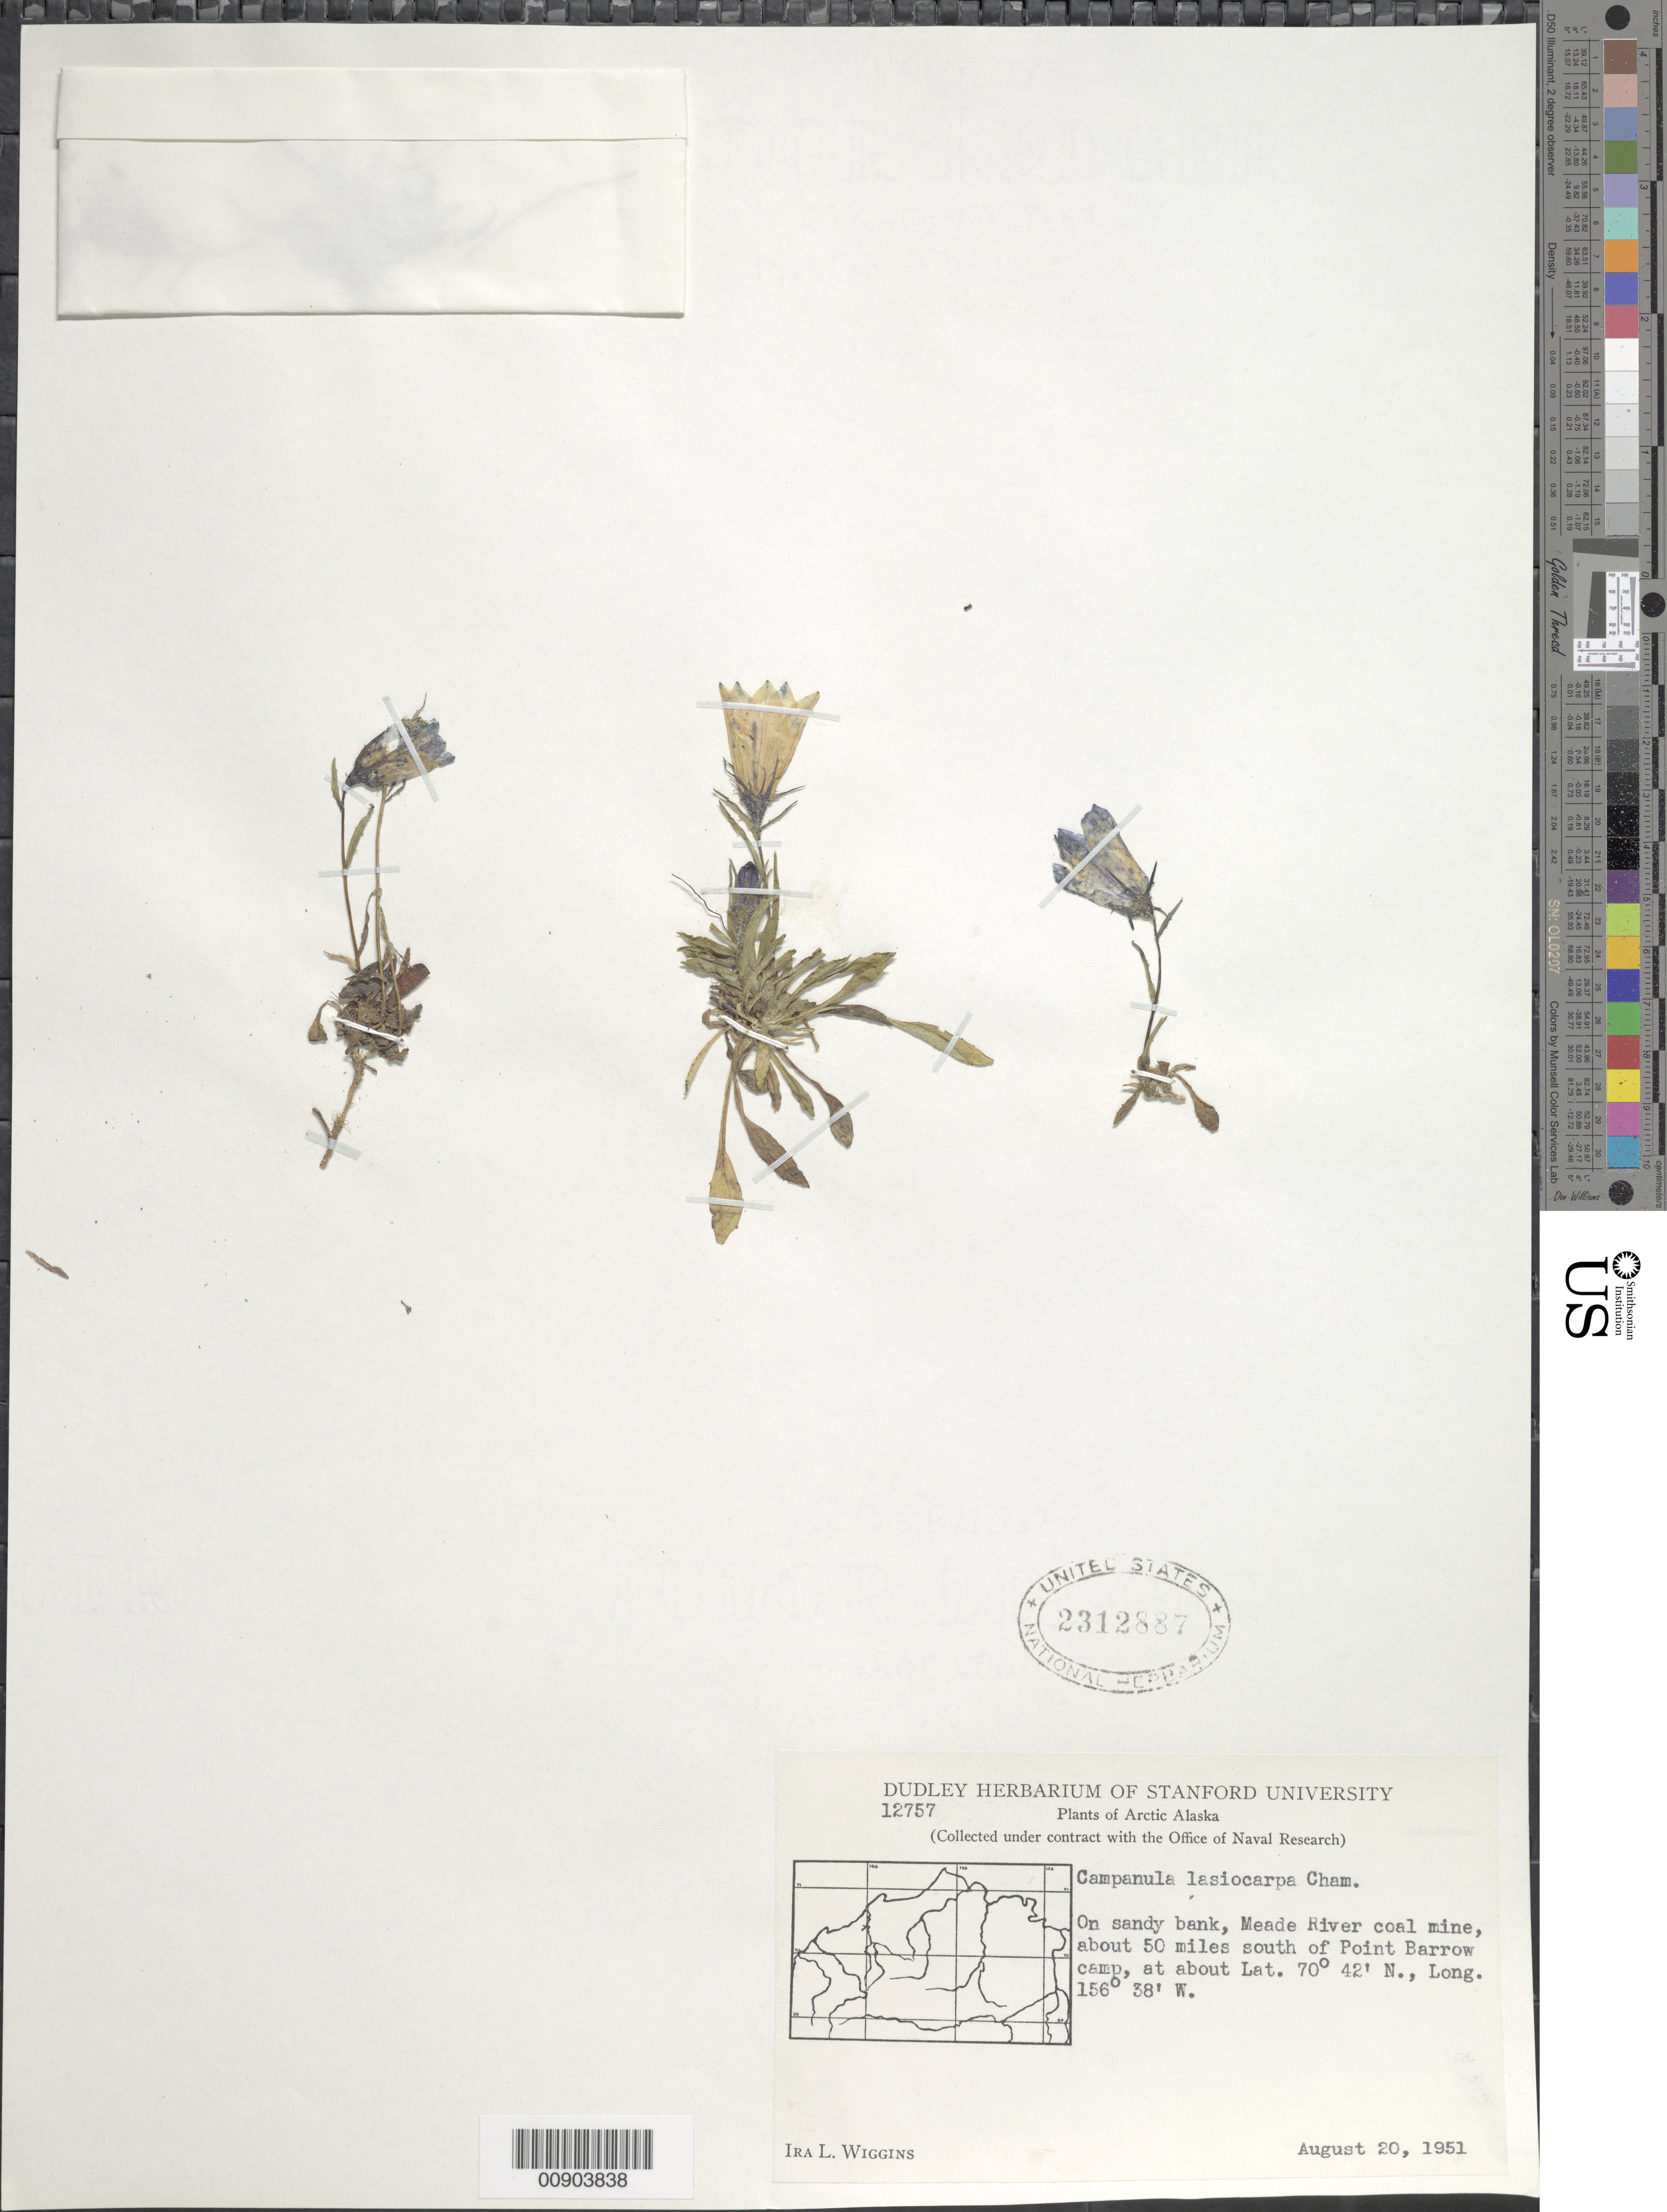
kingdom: Plantae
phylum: Tracheophyta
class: Magnoliopsida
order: Asterales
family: Campanulaceae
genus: Campanula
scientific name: Campanula lasiocarpa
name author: Cham.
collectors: I. L. Wiggins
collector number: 12757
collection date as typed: August 20, 1951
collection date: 1951-08-20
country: United States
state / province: Alaska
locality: Meade River coal mine, about 50 miles south of Point Barrow camp .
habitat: On sandy bank.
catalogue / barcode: US 2312887